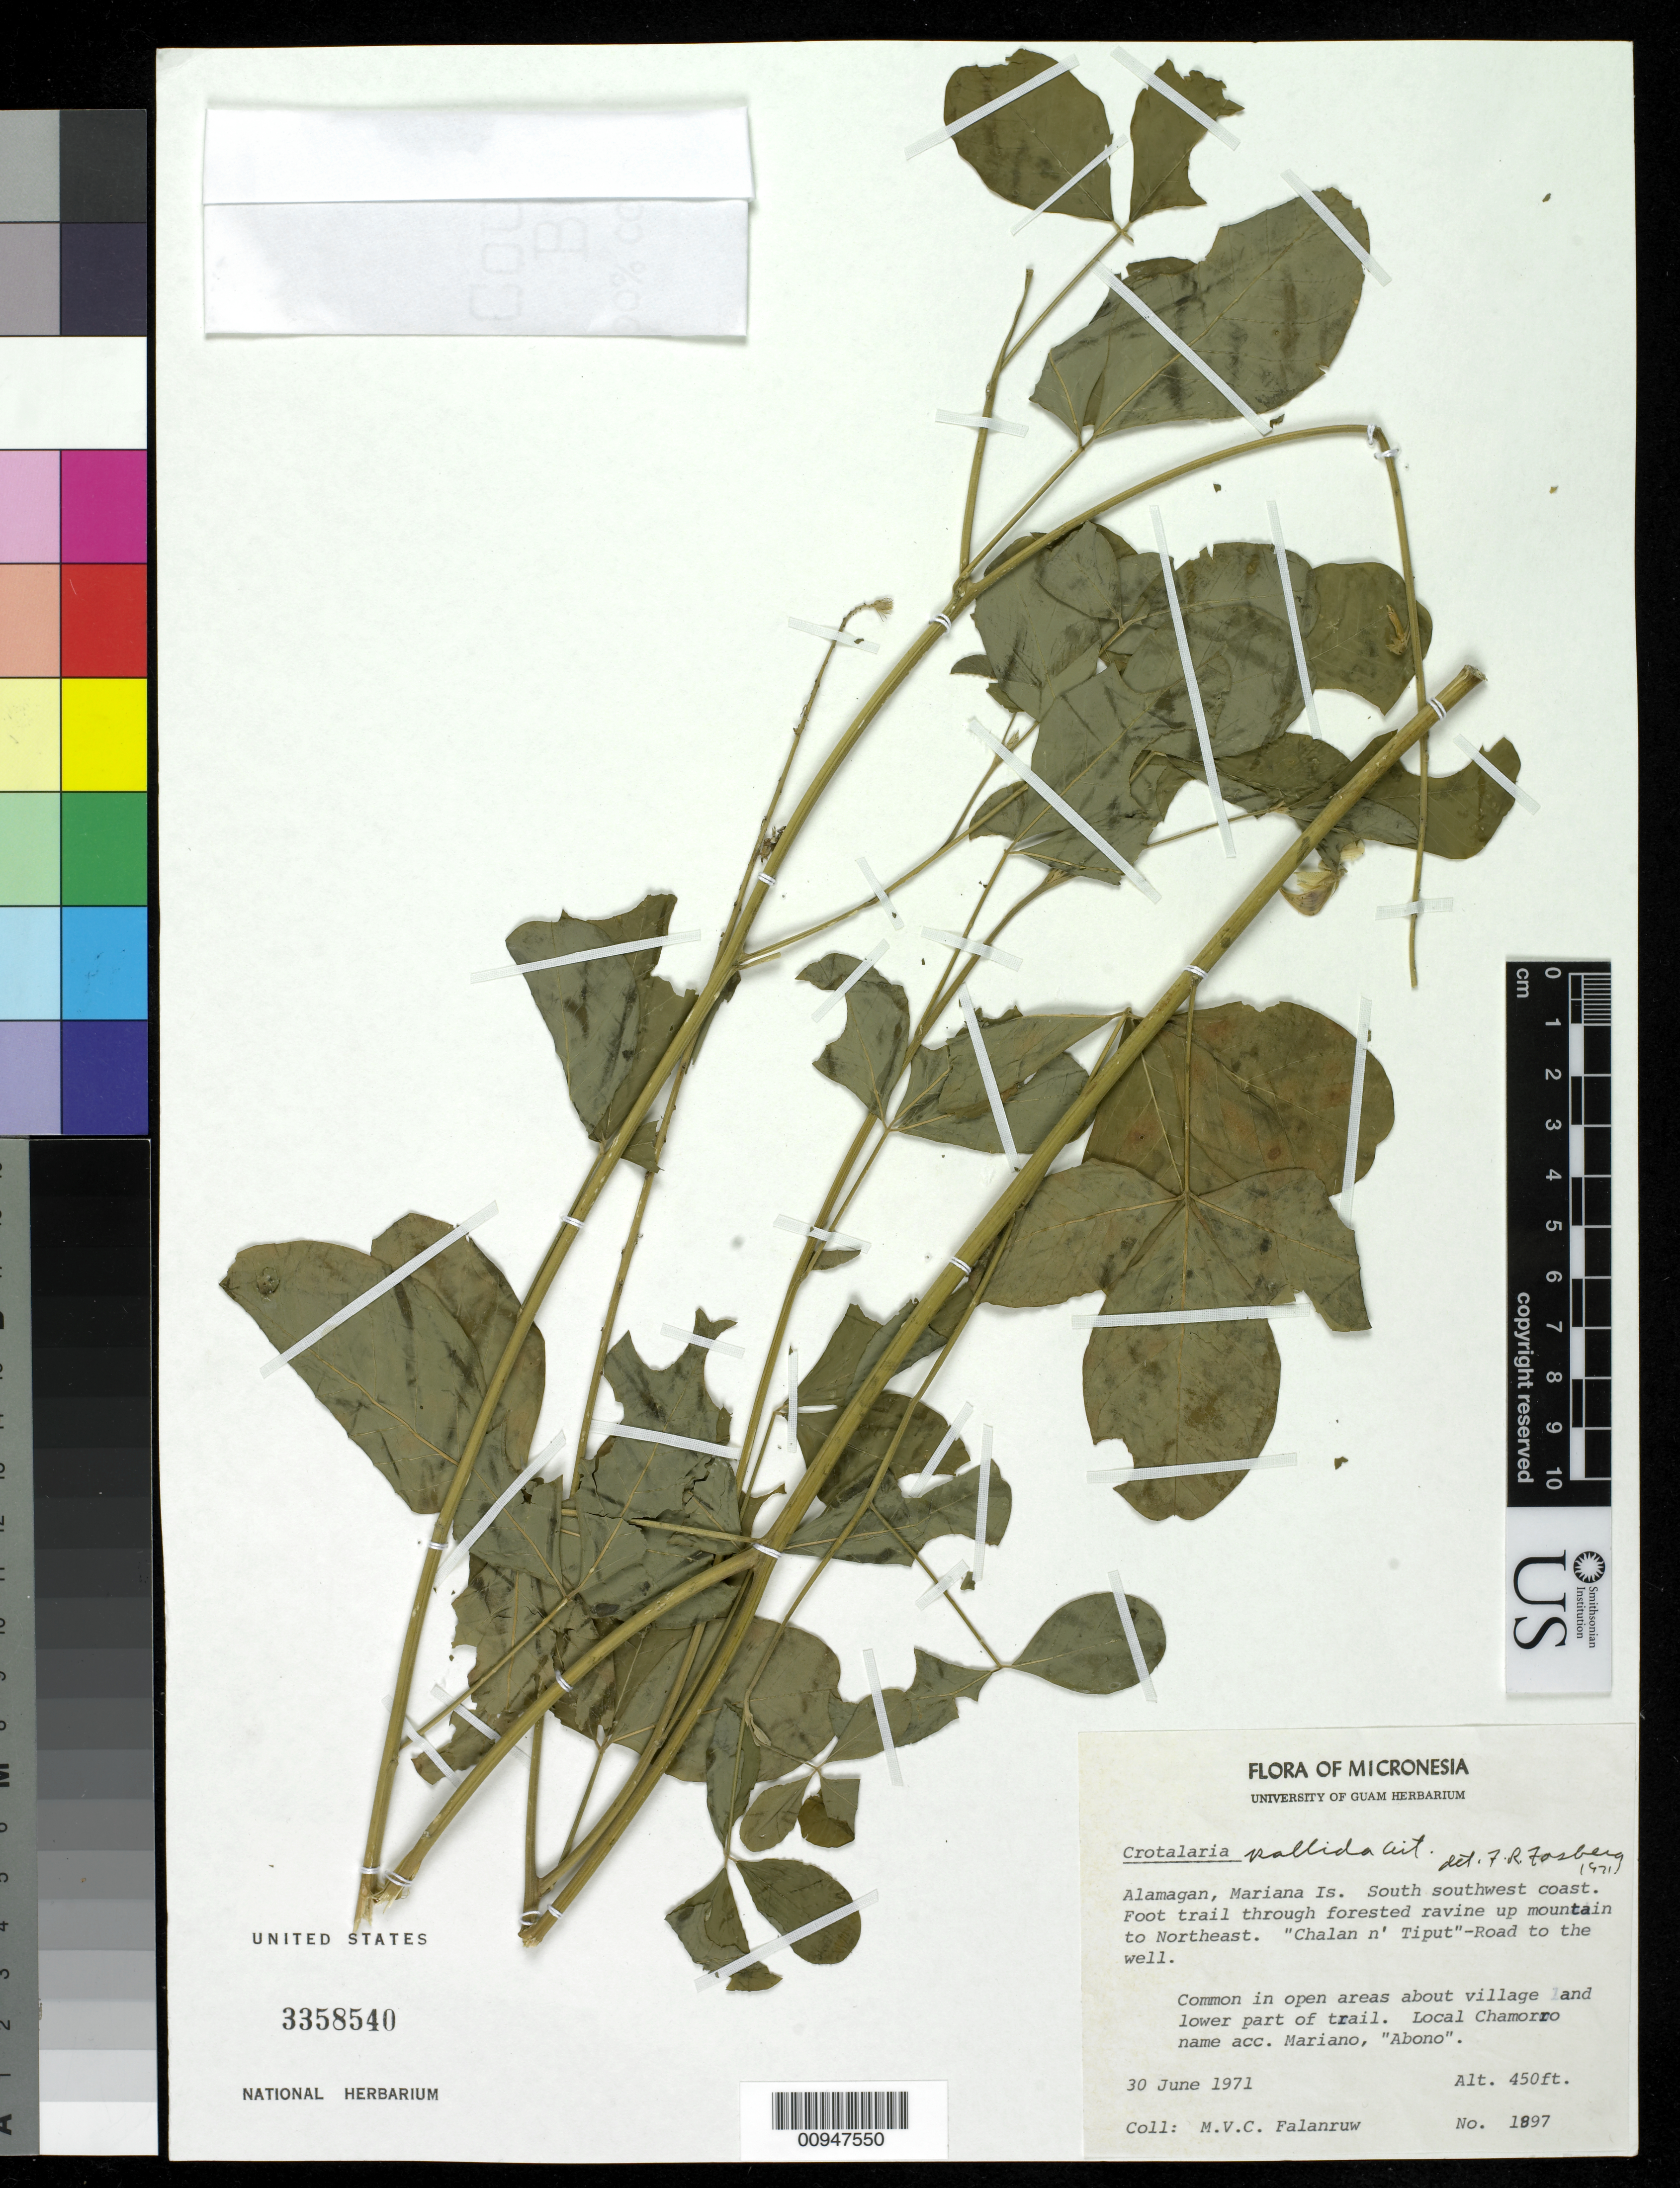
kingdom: Plantae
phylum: Tracheophyta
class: Magnoliopsida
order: Fabales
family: Fabaceae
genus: Crotalaria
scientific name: Crotalaria pallida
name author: Aiton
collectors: M. V. Falanruw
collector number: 1897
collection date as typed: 30 Jul 1971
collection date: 1971-07-30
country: Northern Mariana Islands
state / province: Northern Islands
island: Alamagan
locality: Alamaganm, Mariana Is. SSW coast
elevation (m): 137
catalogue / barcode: US 3358540